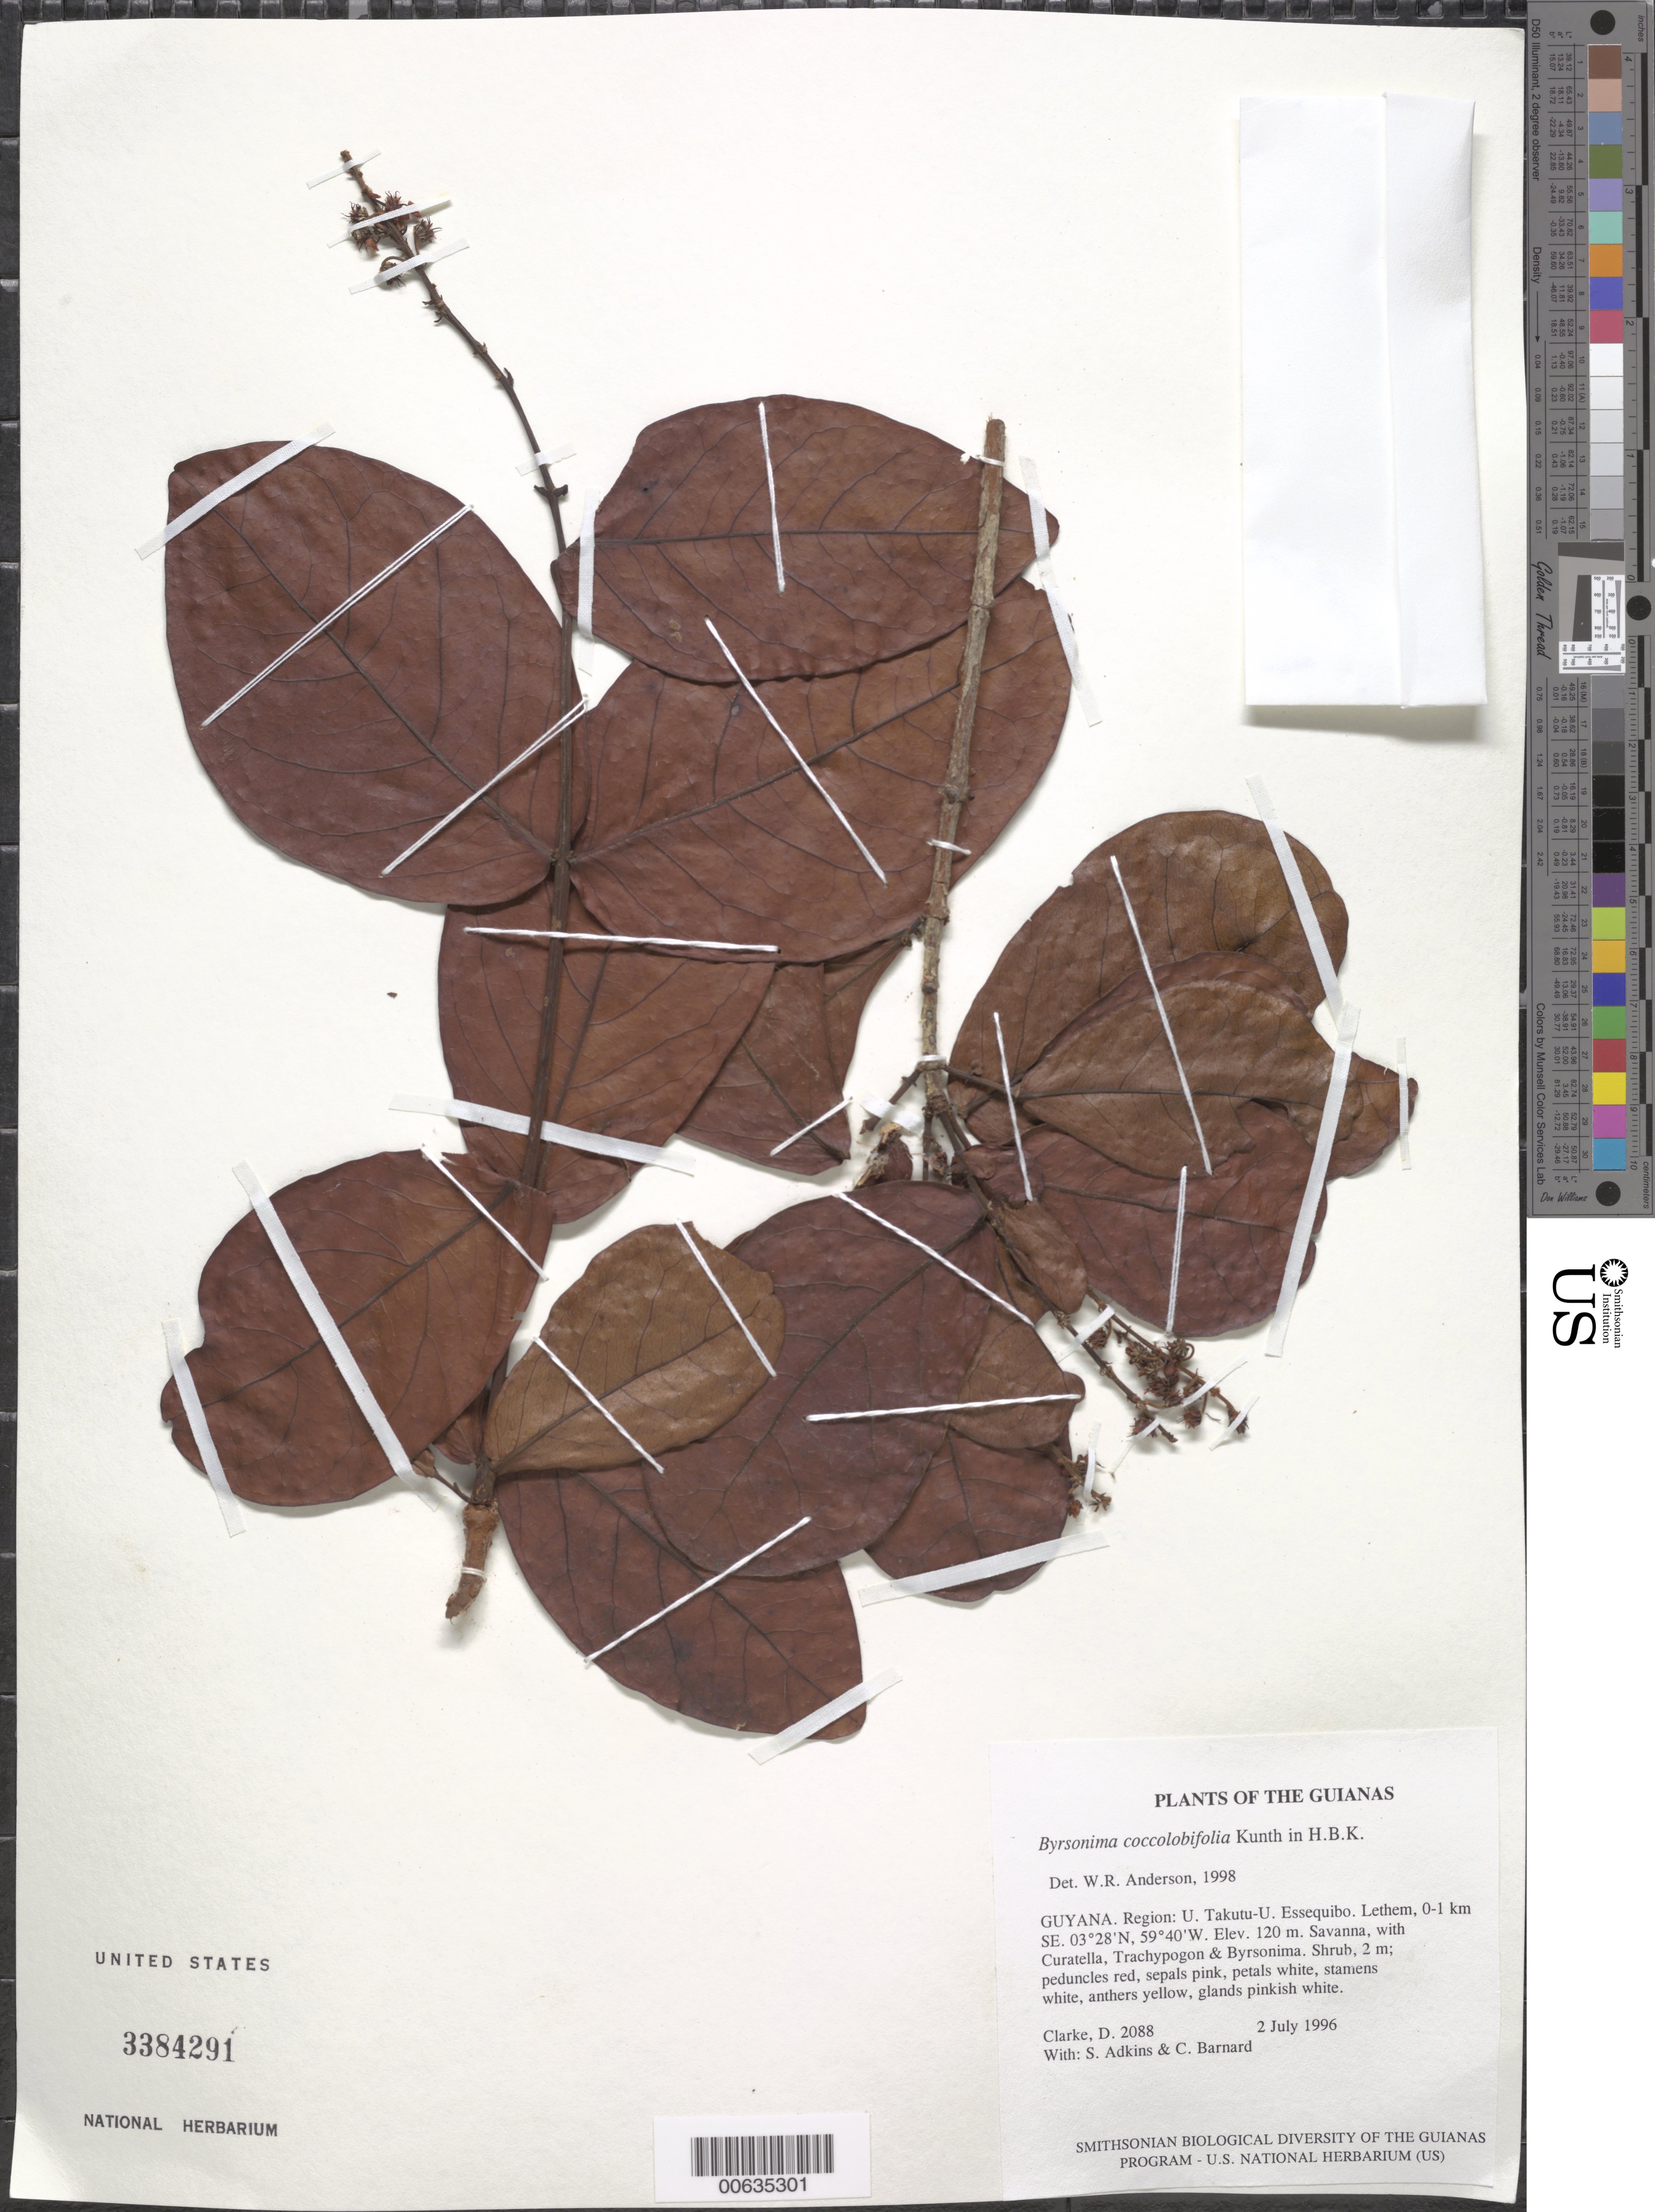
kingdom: Plantae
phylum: Tracheophyta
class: Magnoliopsida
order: Malpighiales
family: Malpighiaceae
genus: Byrsonima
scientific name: Byrsonima coccolobifolia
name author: Kunth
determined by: Anderson, W. R., (MICH), University of Michigan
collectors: H. D. Clarke, S. Adkins & C. Bernard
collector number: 2088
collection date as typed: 2 July 1996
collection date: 1996-07-02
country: Guyana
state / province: U. Takutu-U. Essequibo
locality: Lethem, 0-1 km SE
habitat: Savanna, with Curatella, Trachypogon & Byrsonima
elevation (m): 120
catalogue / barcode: US 3384291